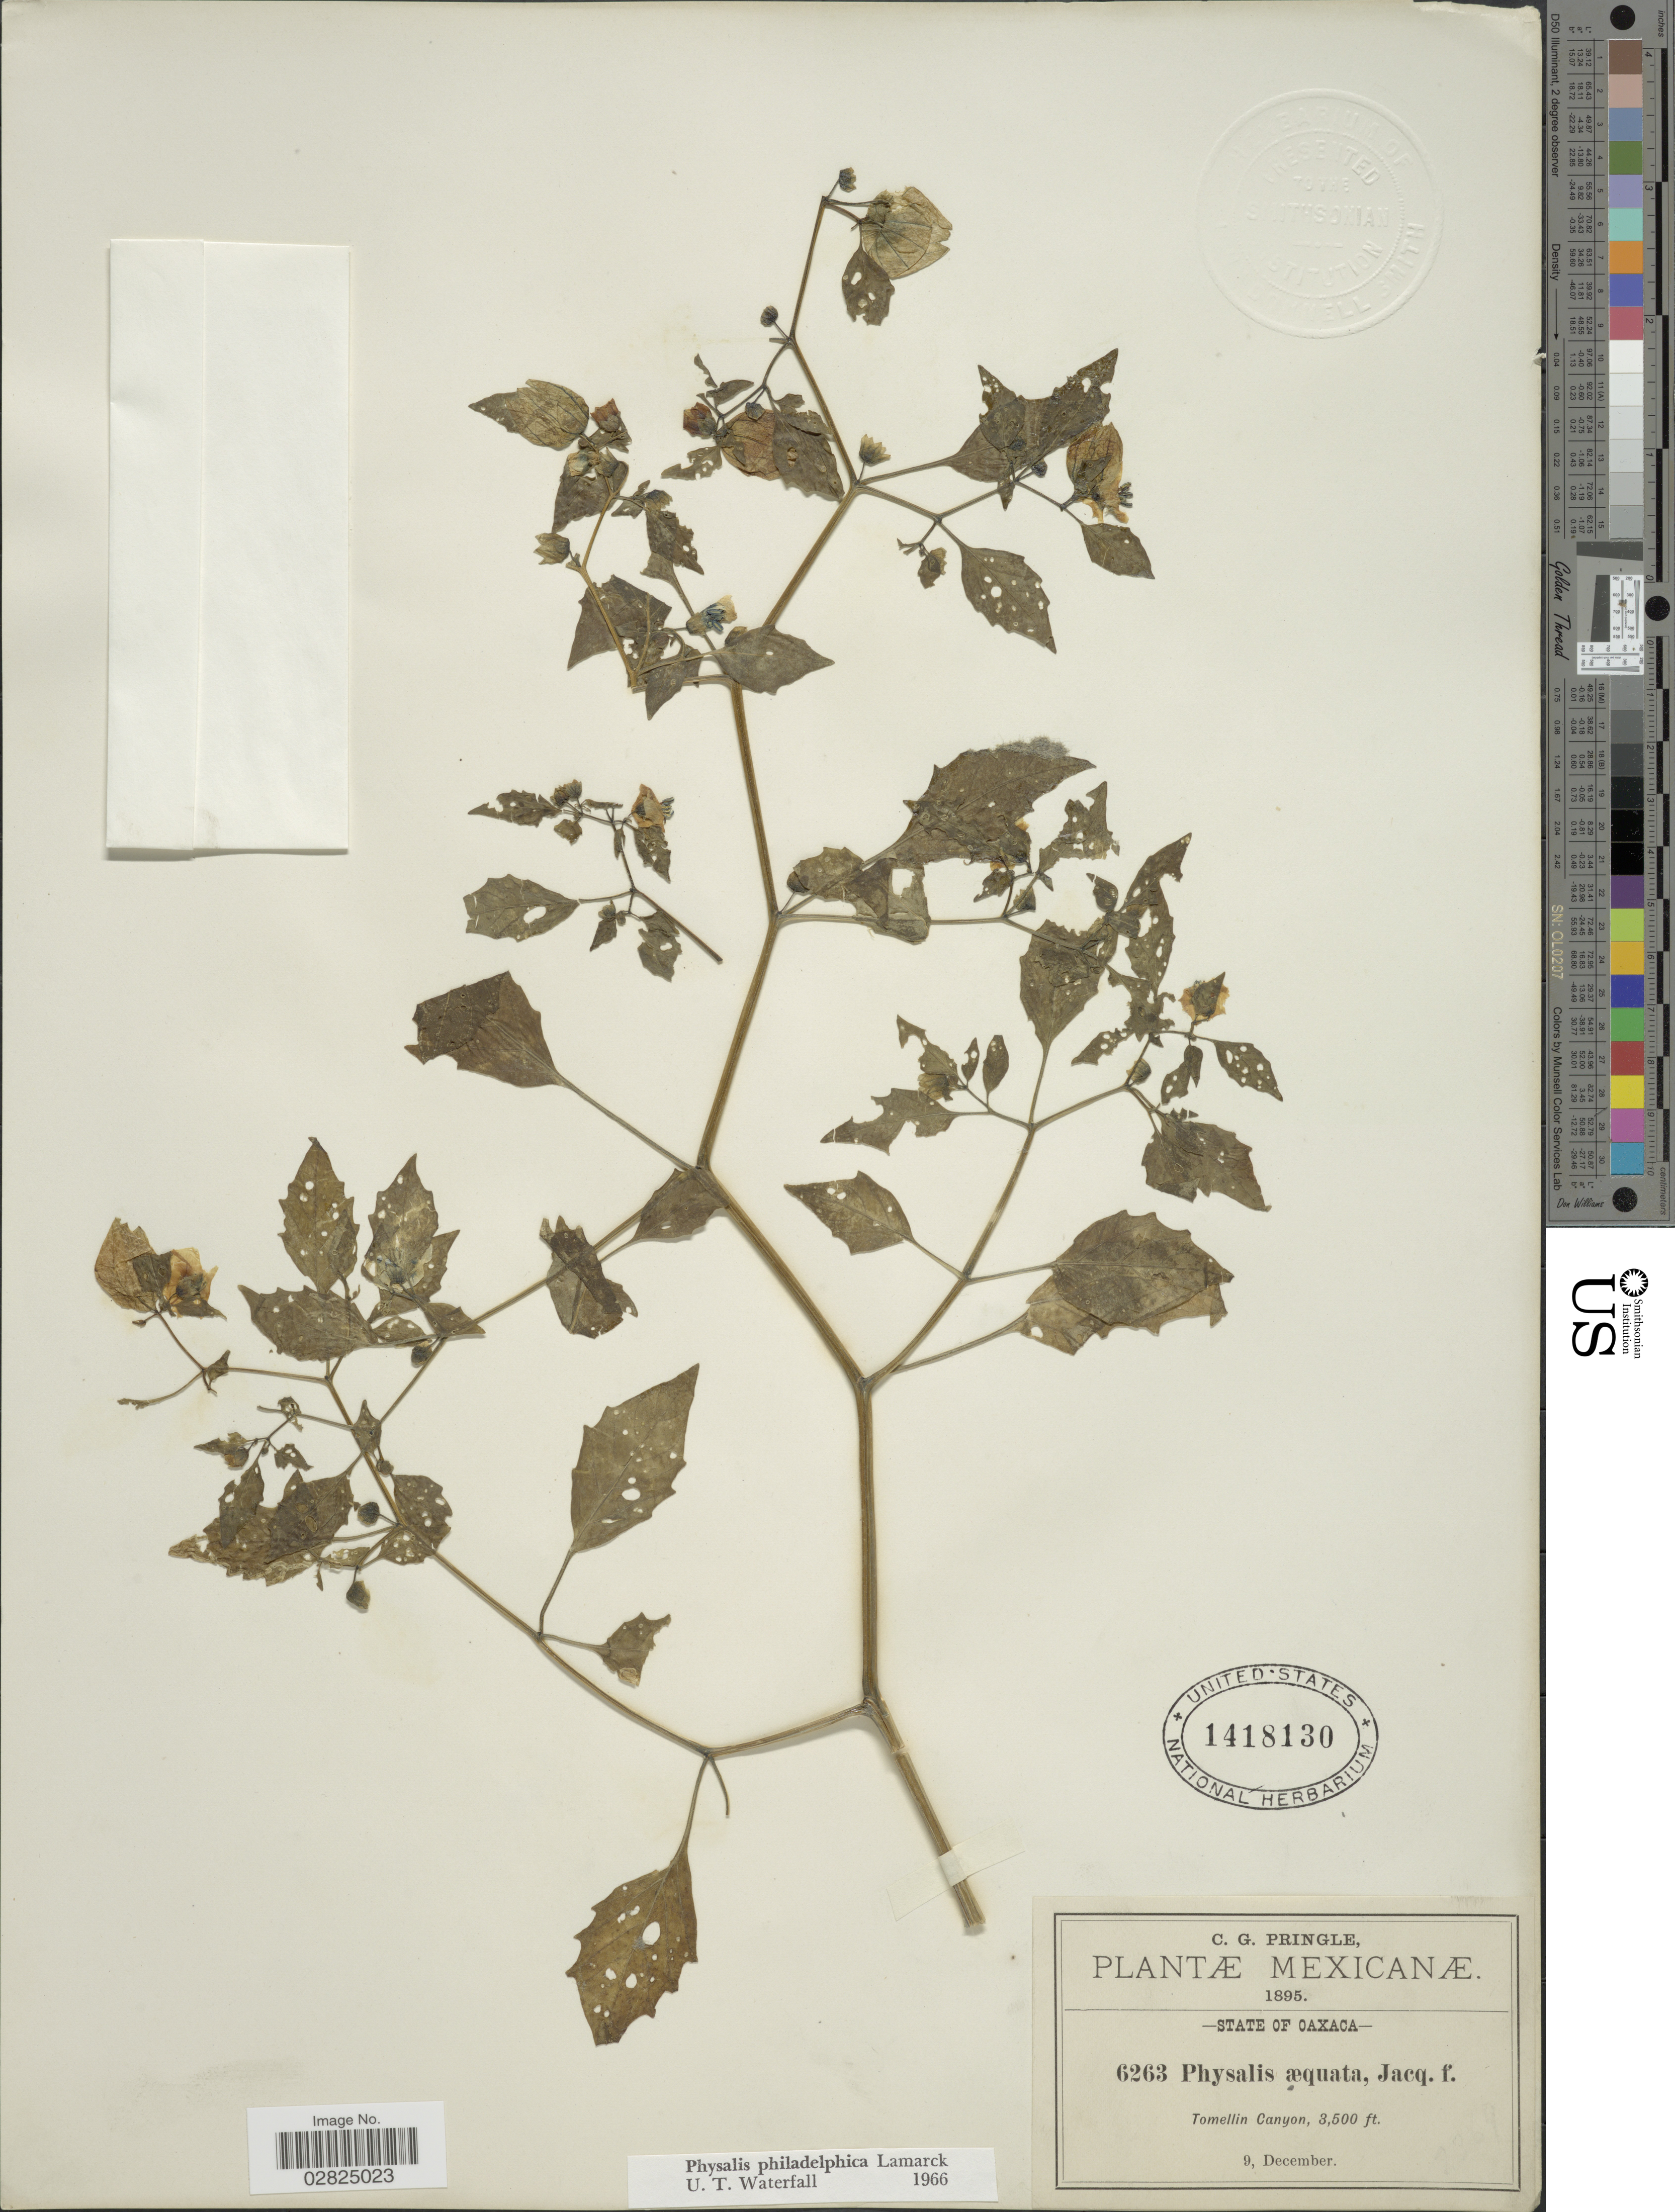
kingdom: Plantae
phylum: Tracheophyta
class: Magnoliopsida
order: Solanales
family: Solanaceae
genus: Physalis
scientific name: Physalis philadelphica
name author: Lam.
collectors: C. G. Pringle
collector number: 6263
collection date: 1895-12-09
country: Mexico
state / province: Oaxaca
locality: Tomellin Canyon.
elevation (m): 1067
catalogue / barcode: US 1418130